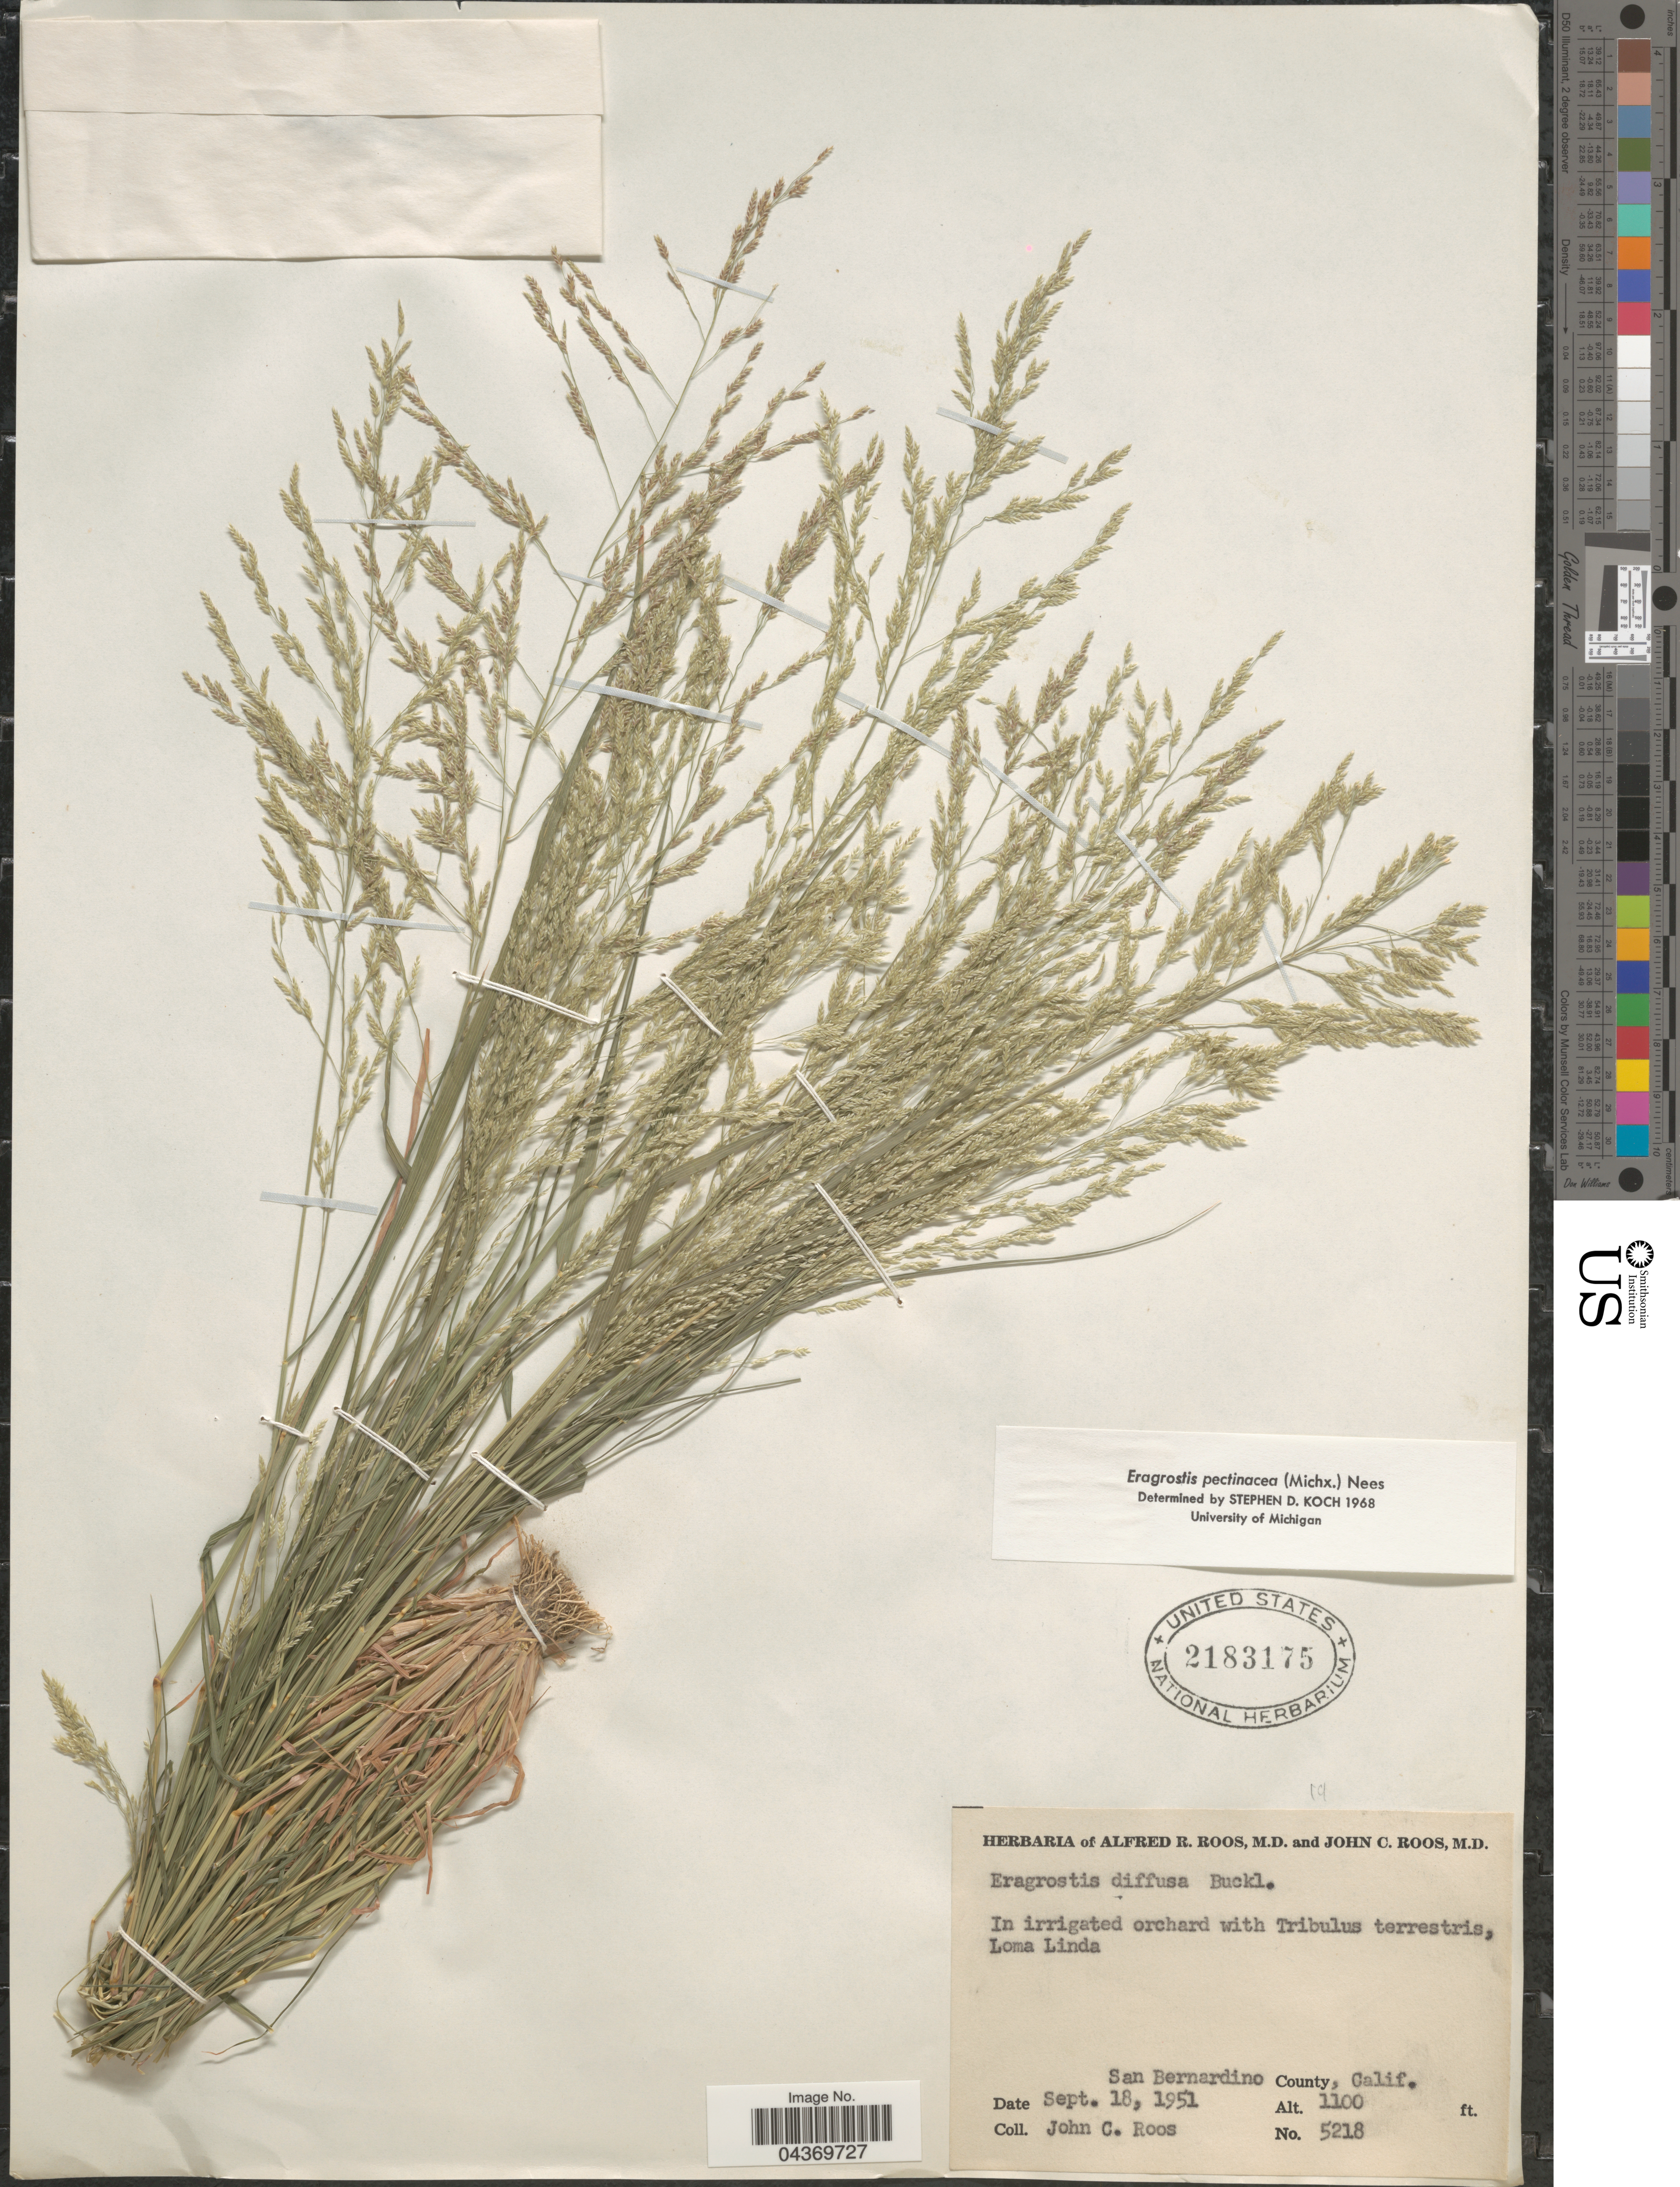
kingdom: Plantae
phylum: Tracheophyta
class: Liliopsida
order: Poales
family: Poaceae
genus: Eragrostis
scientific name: Eragrostis pectinacea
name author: (Michx.) Nees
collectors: J. C. Roos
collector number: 5218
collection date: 1951-09-18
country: United States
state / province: California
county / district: San Bernardino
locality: In irrigated orchard with Tribulus terrestris, Loma Linda. San Bernardino County.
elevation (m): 335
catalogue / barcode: US 2183175